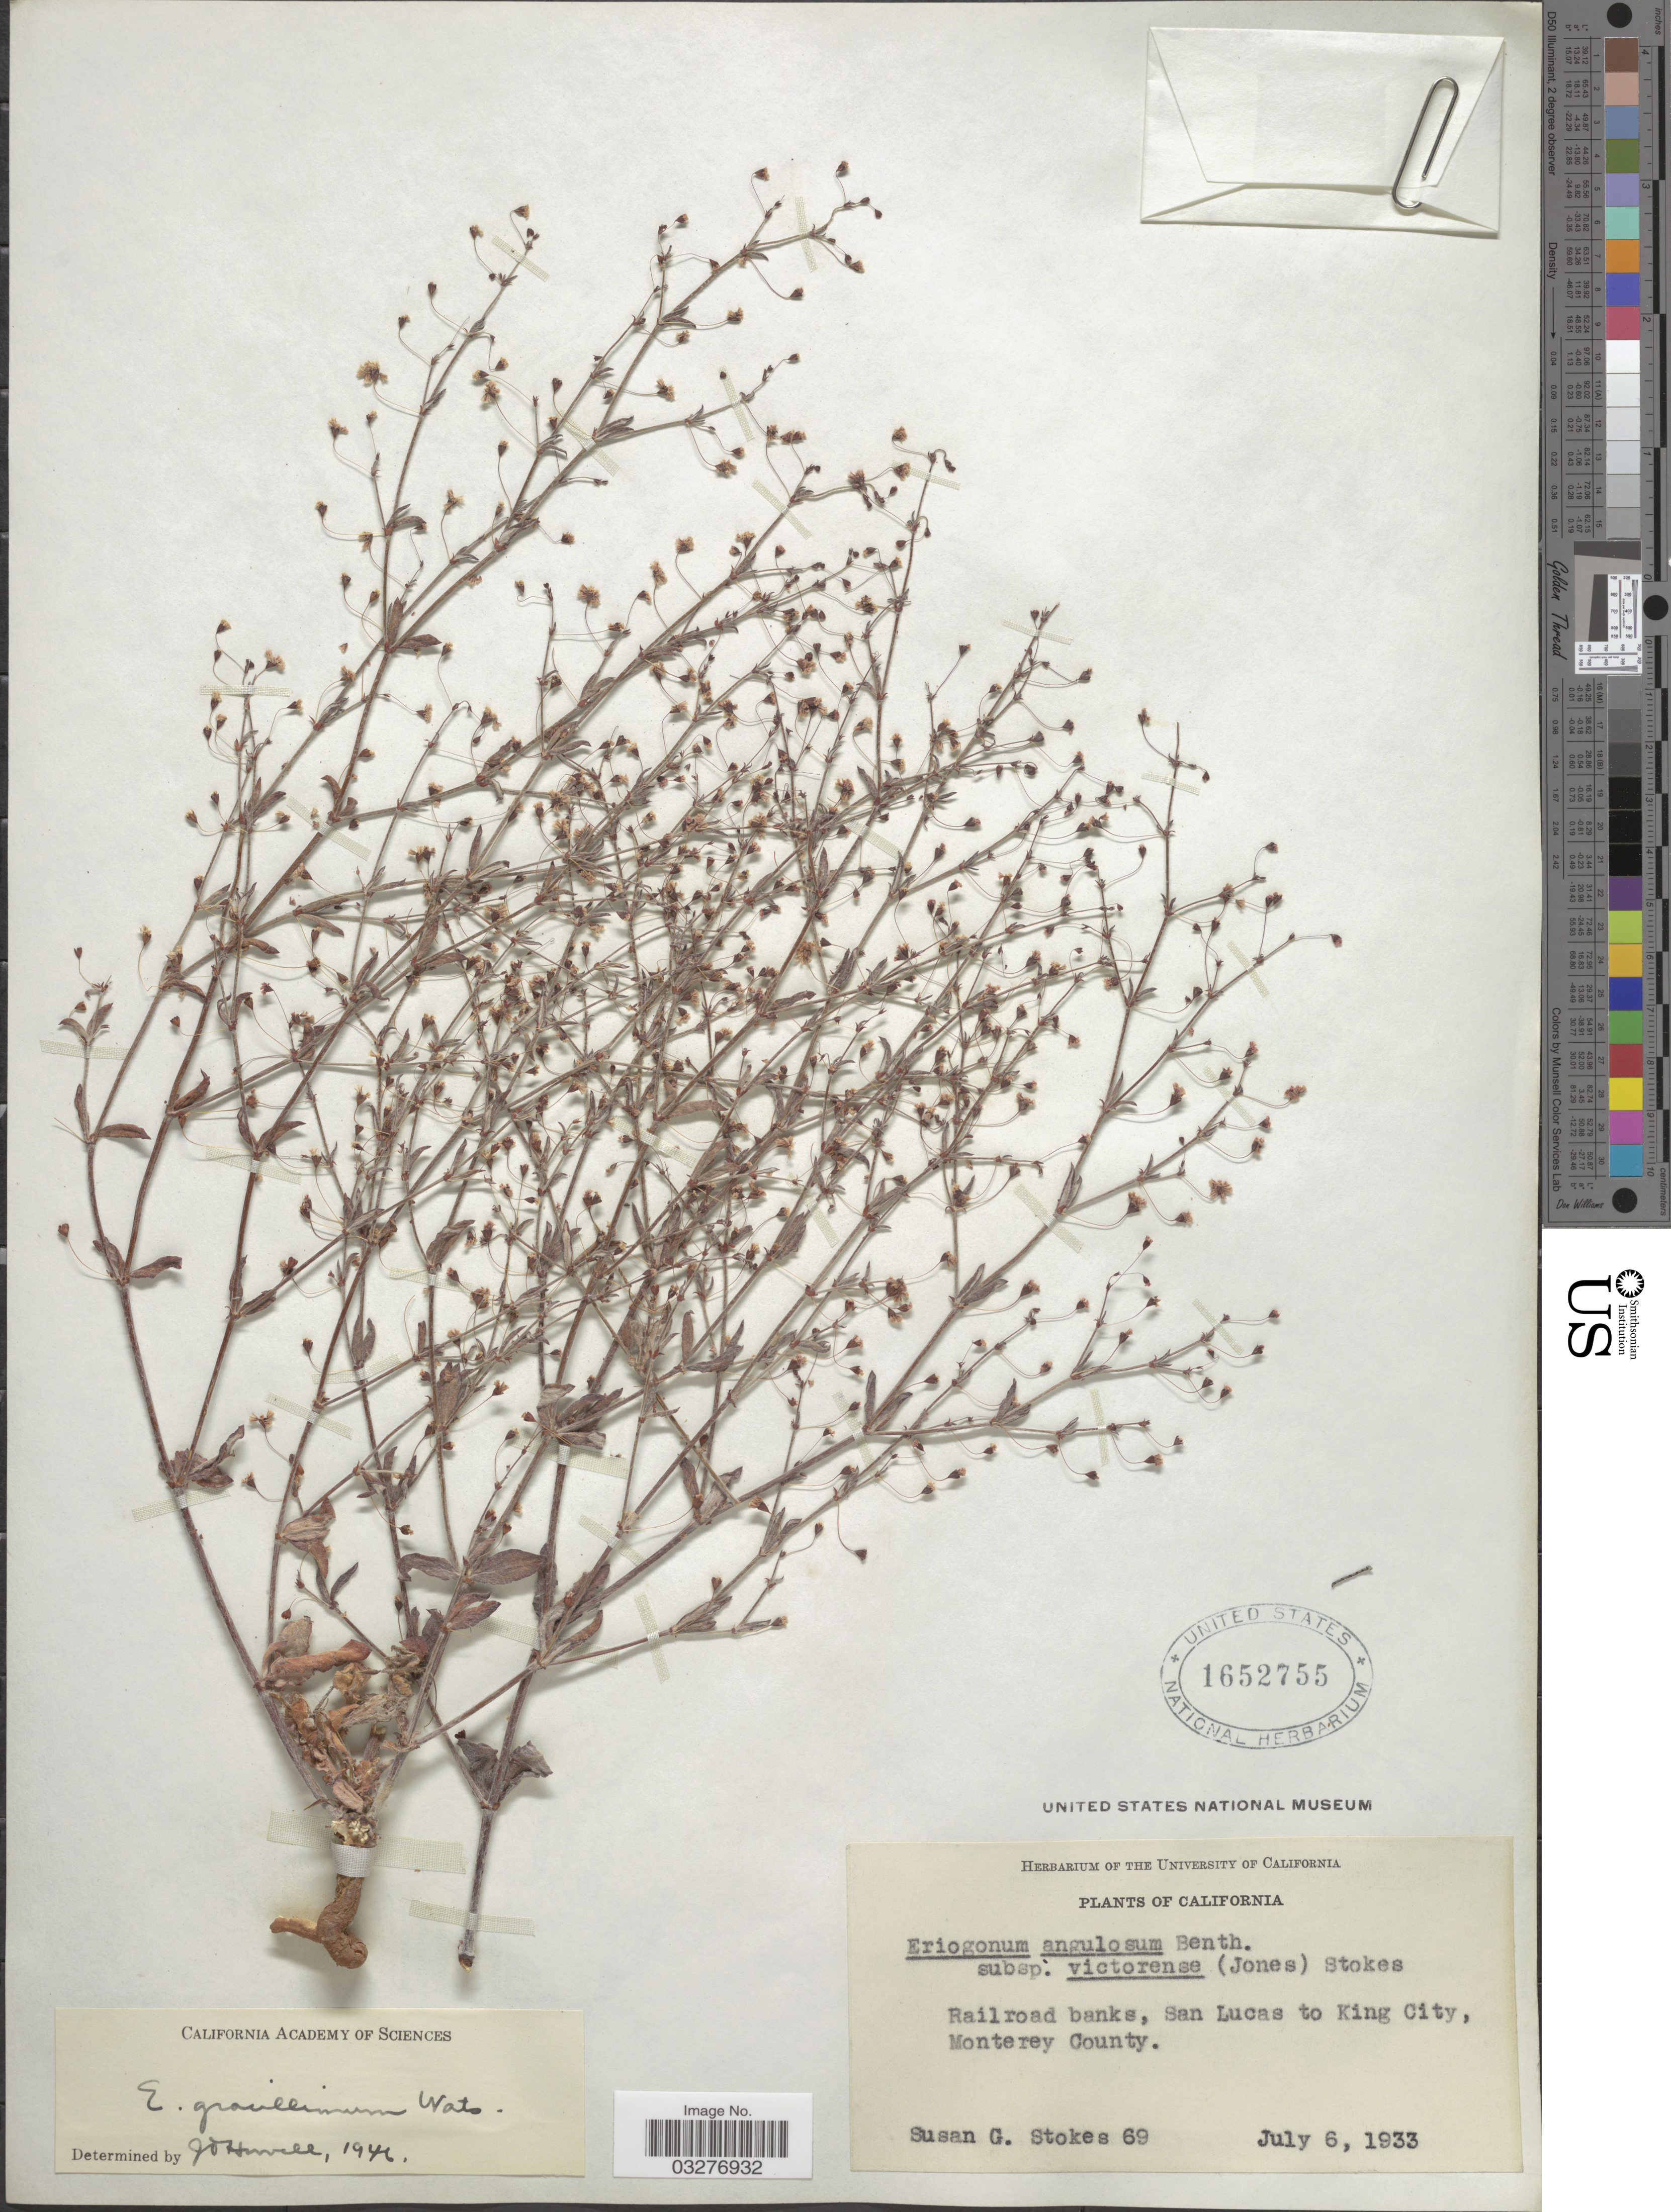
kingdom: Plantae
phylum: Tracheophyta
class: Magnoliopsida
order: Caryophyllales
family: Polygonaceae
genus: Eriogonum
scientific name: Eriogonum gracillimum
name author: S. Watson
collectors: S. G. Stokes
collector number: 69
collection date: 1933-07-06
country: United States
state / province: California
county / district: Monterey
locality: Railroad banks, San Lucas to King City, Monterey County.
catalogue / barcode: US 1652755